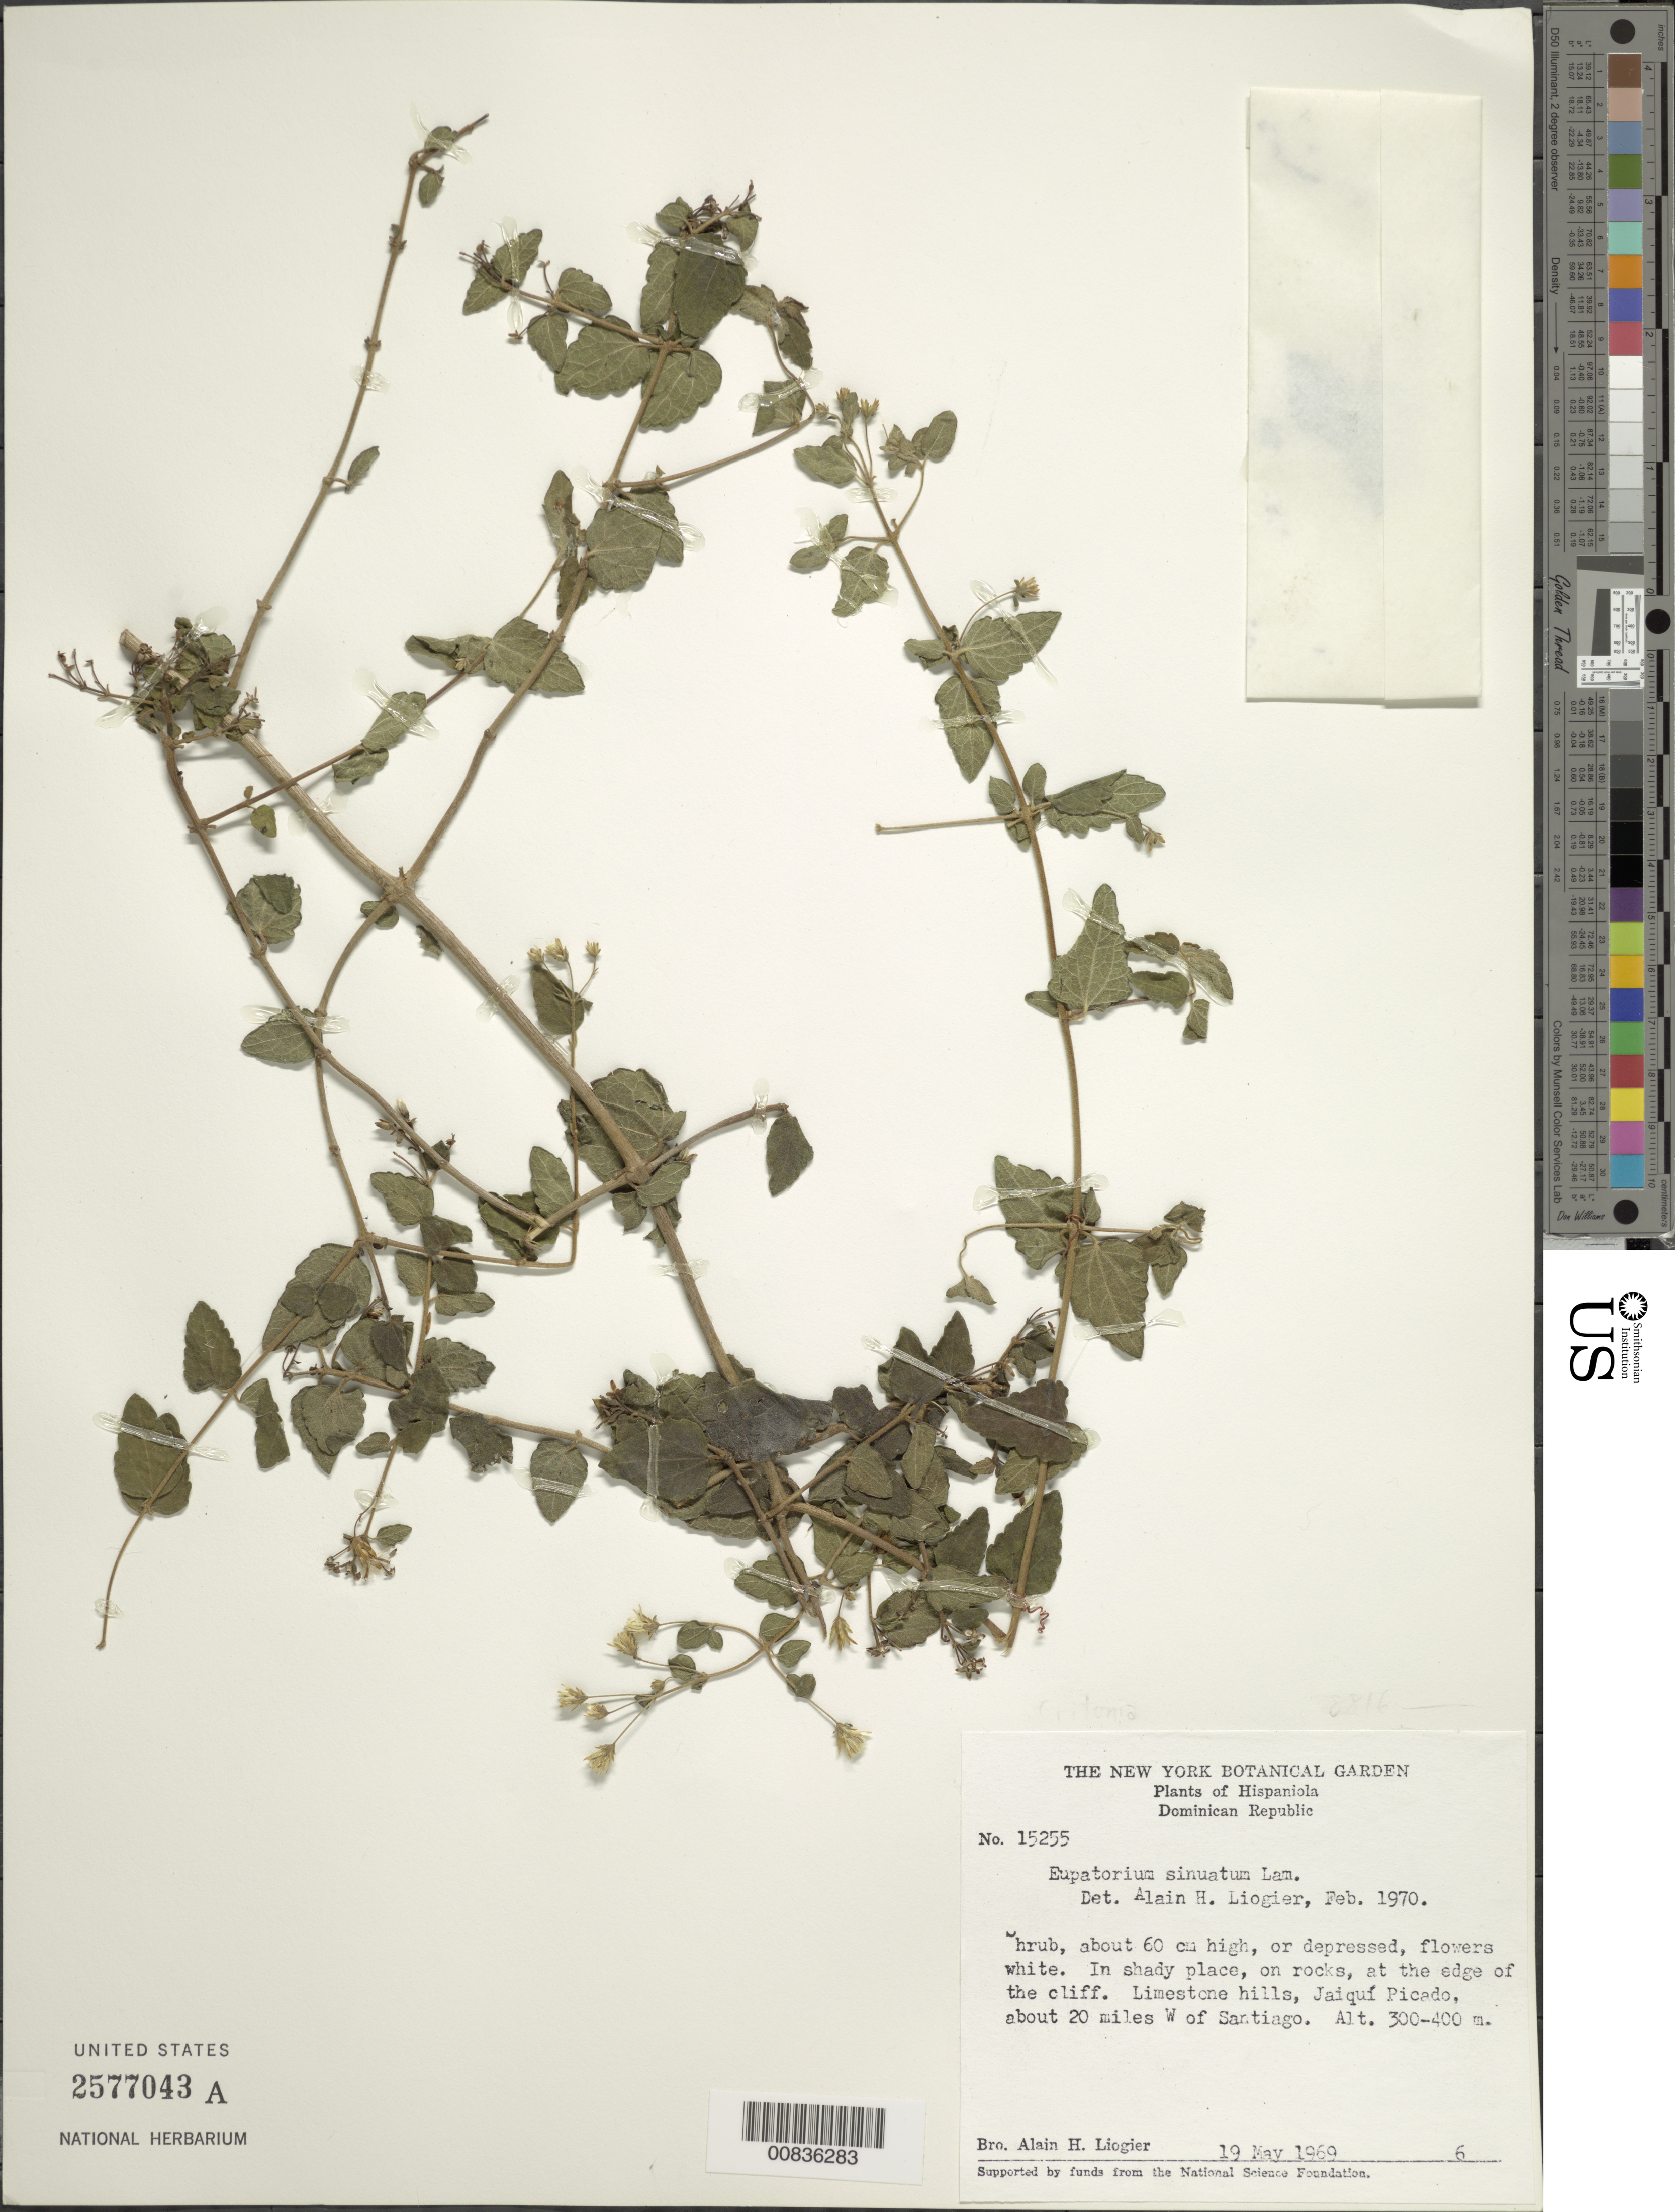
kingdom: Plantae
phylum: Tracheophyta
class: Magnoliopsida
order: Asterales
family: Asteraceae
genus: Chromolaena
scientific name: Chromolaena sinuata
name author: (Lam.) R.M. King & H. Rob.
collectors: A. H. Liogier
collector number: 15255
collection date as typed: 19 May 1969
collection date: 1969-05-19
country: Dominican Republic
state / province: Santiago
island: Hispaniola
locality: Jaiquí Picado, about 20 miles W of Santiago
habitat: In shady place on rocks at the edge of the cliff of limestone hills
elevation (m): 300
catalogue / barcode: US 2577043